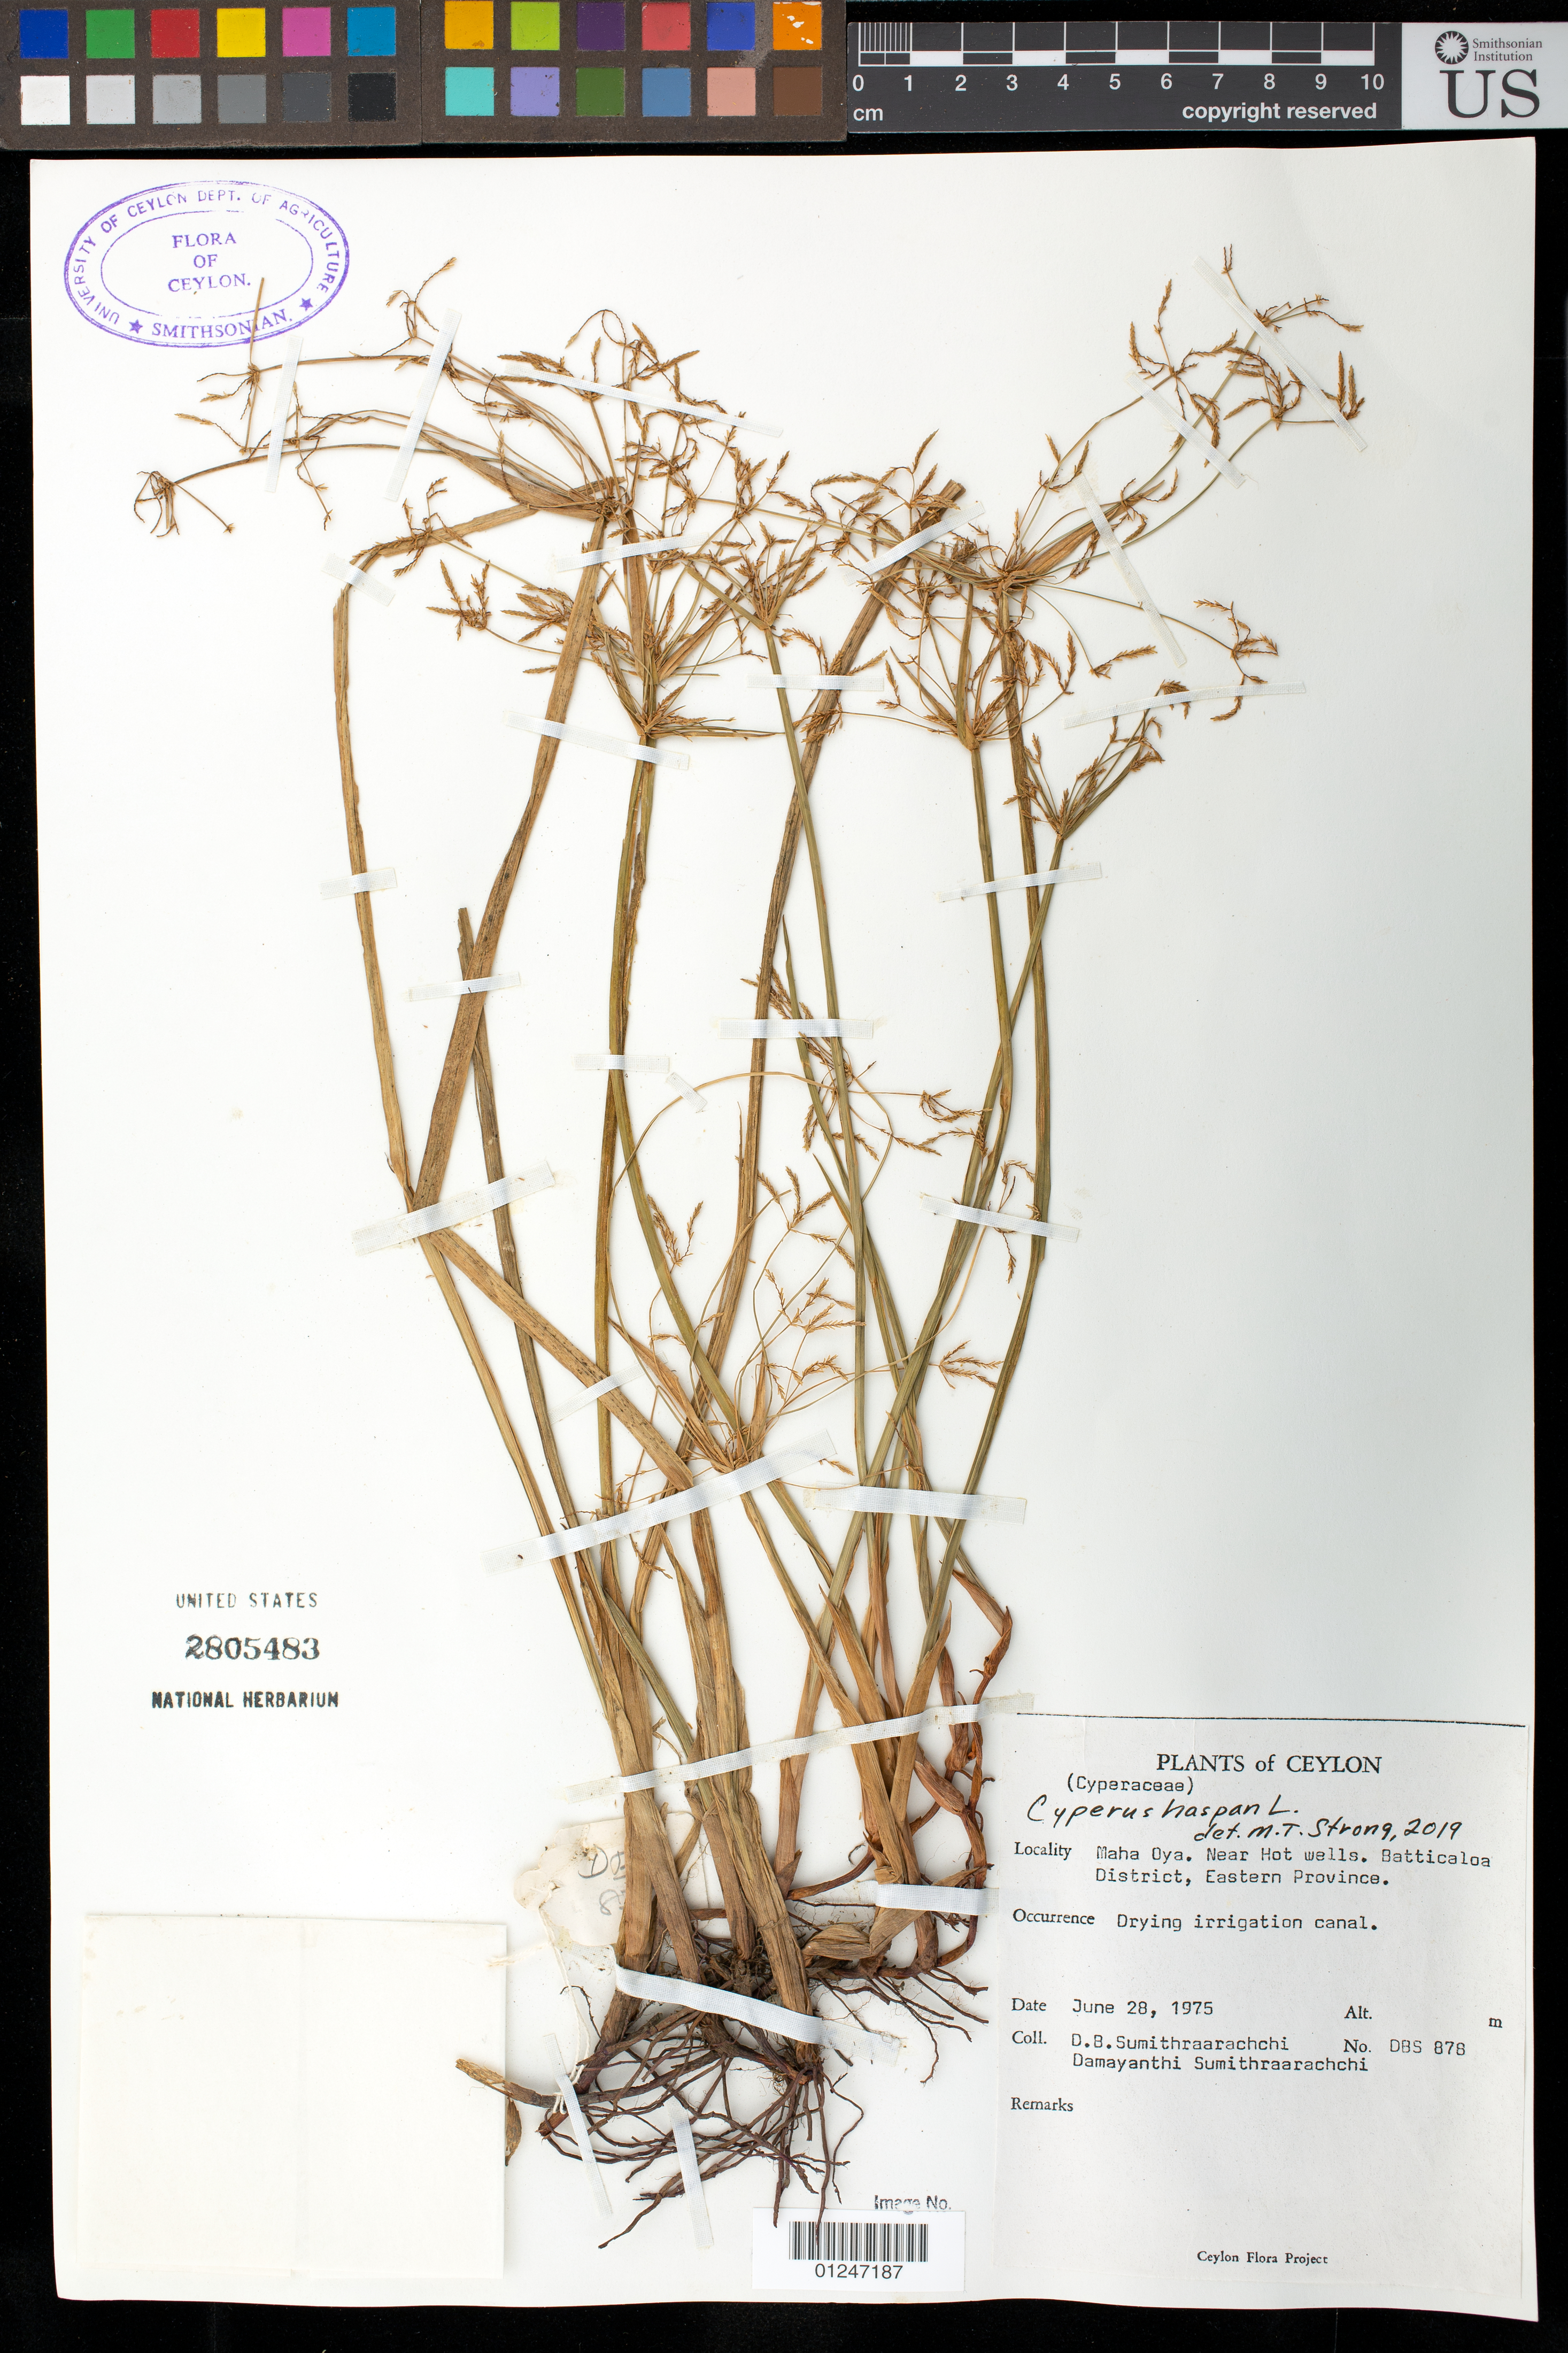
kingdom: Plantae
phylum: Tracheophyta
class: Liliopsida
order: Poales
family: Cyperaceae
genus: Cyperus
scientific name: Cyperus haspan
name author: L.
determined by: Strong, Mark T., (BOT), Smithsonian Institution - National Museum of Natural History (UNITED STATES)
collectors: D. B. Sumithraarachchi & D. Sumithraarachchi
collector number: DBS 878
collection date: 1975-06-28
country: Sri Lanka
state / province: Eastern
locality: Ceylon, Maha Oya near Hot wells, Batticaloa District, Eastern Province.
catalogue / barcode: US 2805483